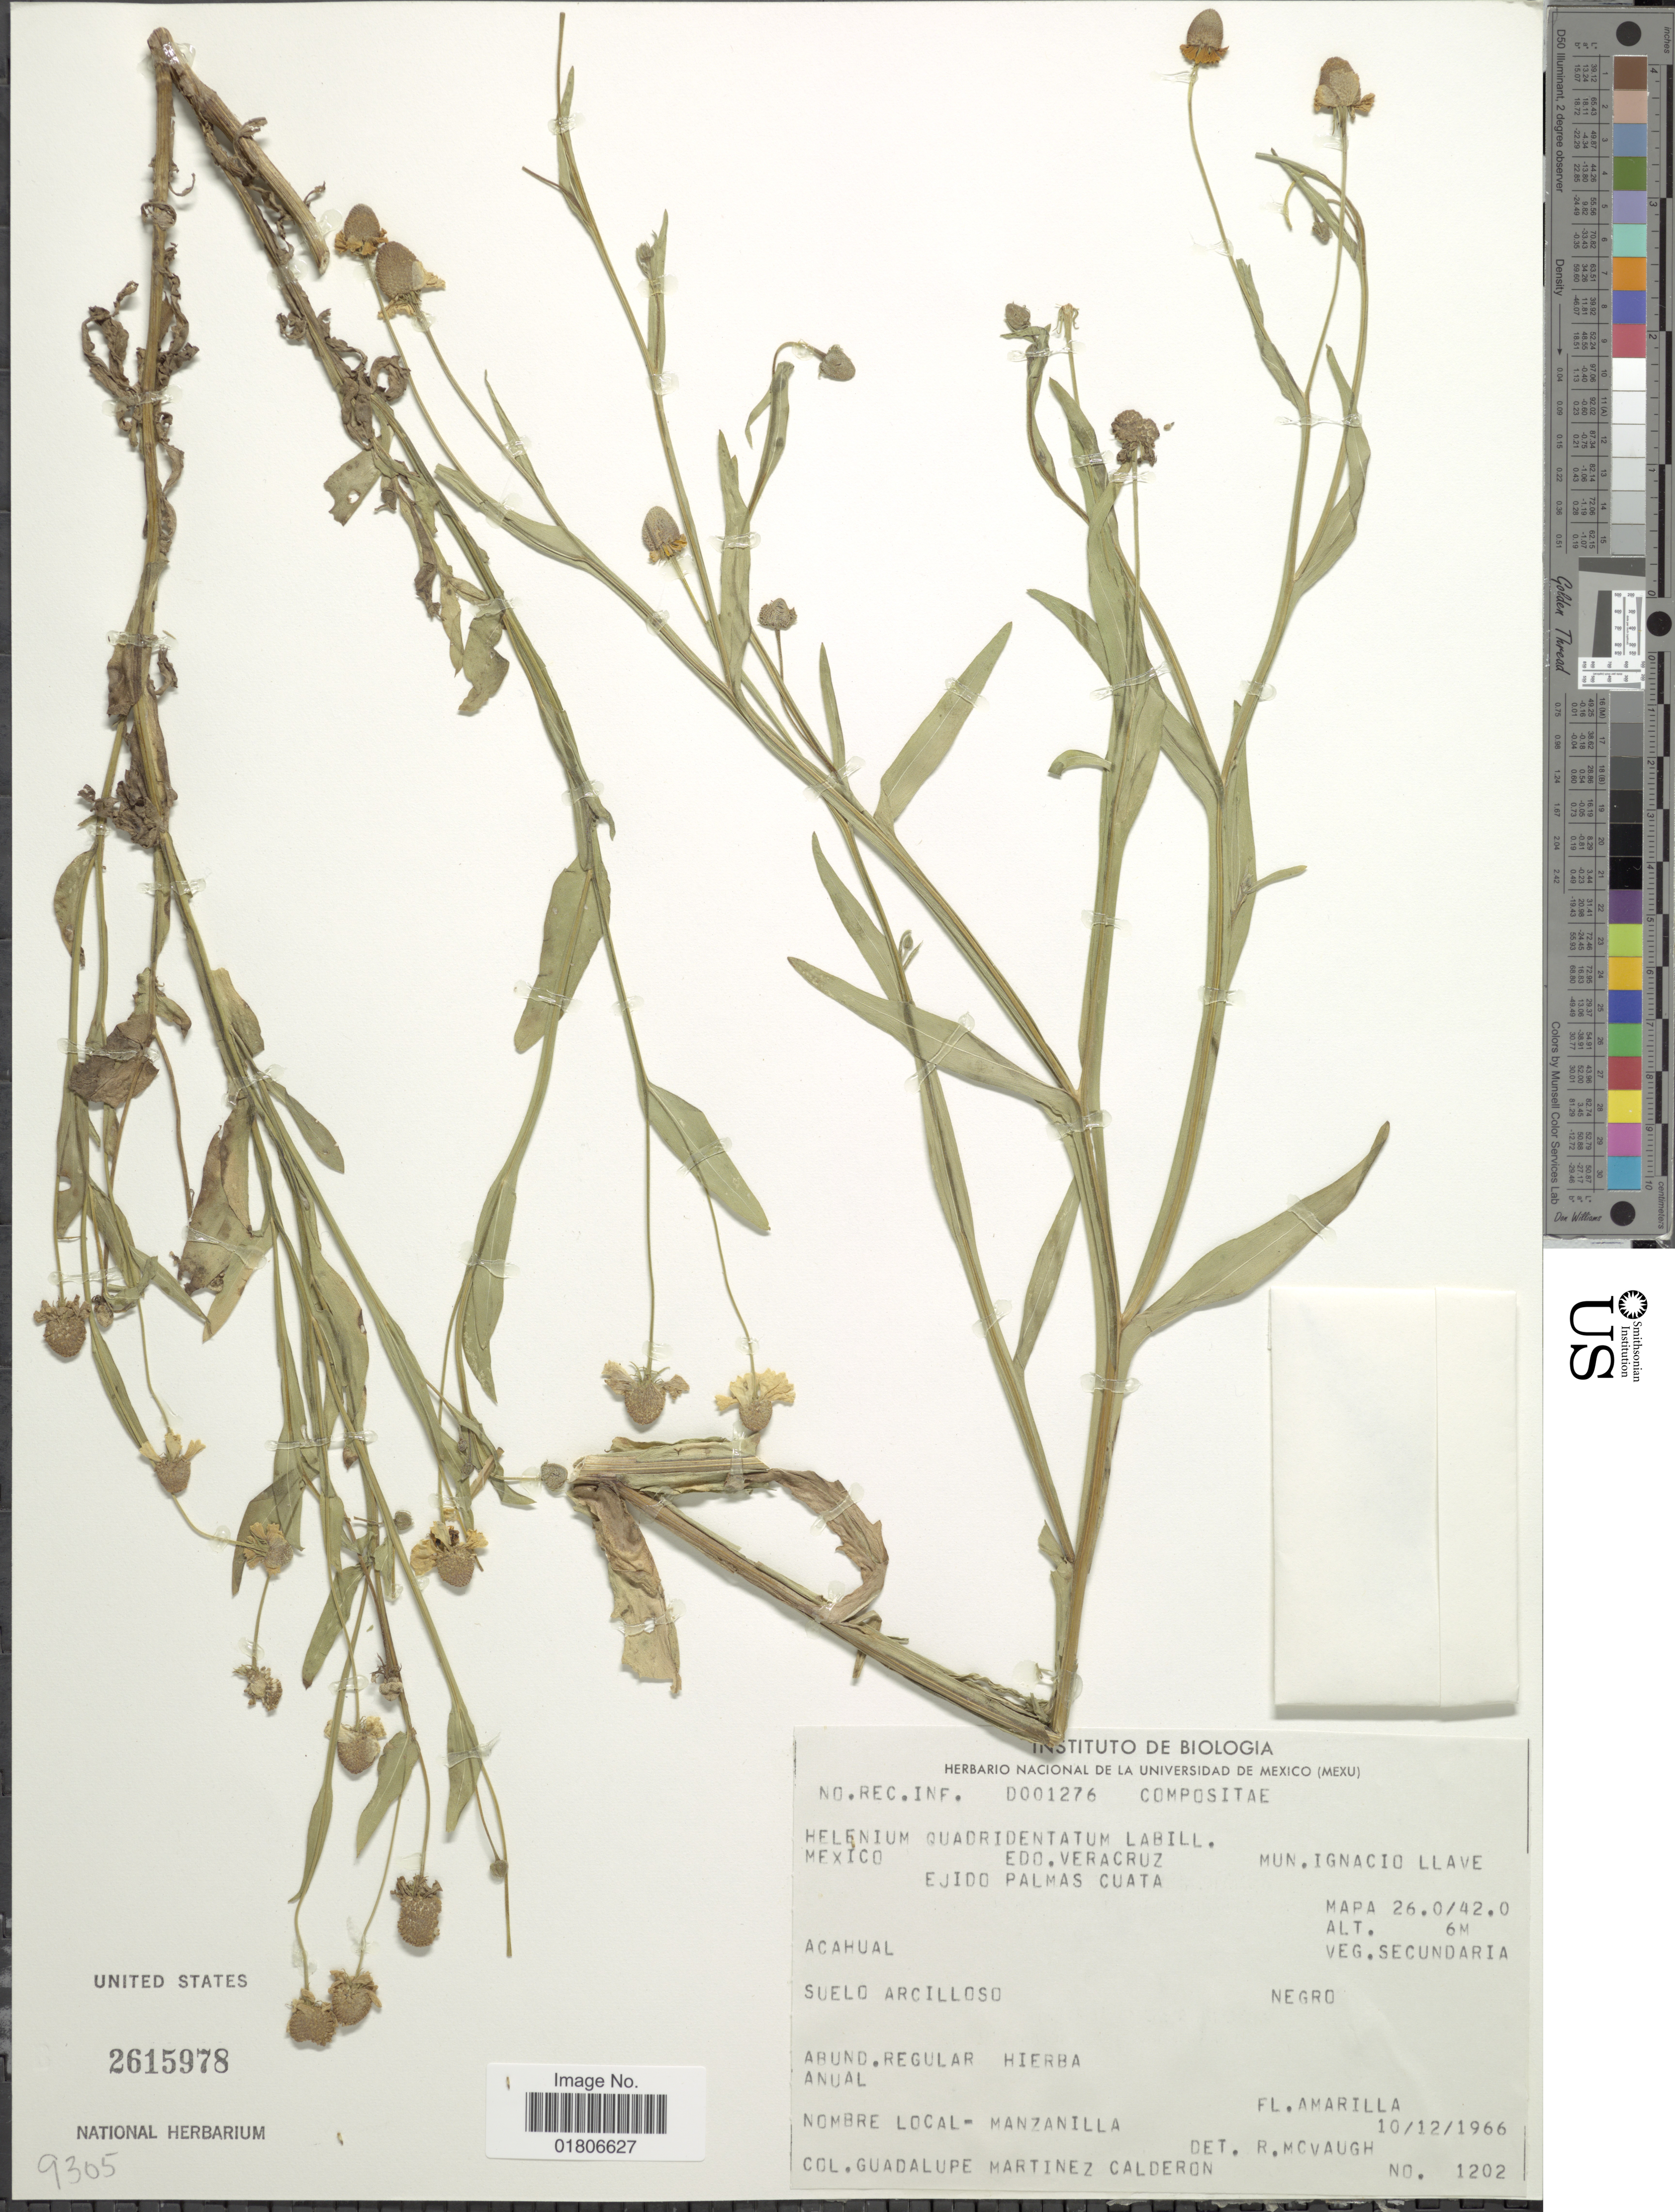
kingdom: Plantae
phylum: Tracheophyta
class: Magnoliopsida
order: Asterales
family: Asteraceae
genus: Helenium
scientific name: Helenium quadridentatum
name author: Labill.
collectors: G. Martinez-C.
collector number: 1202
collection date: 1966-12-10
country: Mexico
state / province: Veracruz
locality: Edo. Veracruz. Ejido Palmas Cuata. Mun. Ignacio Llave. Mapa 26.0/42.0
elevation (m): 6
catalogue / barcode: US 2615978